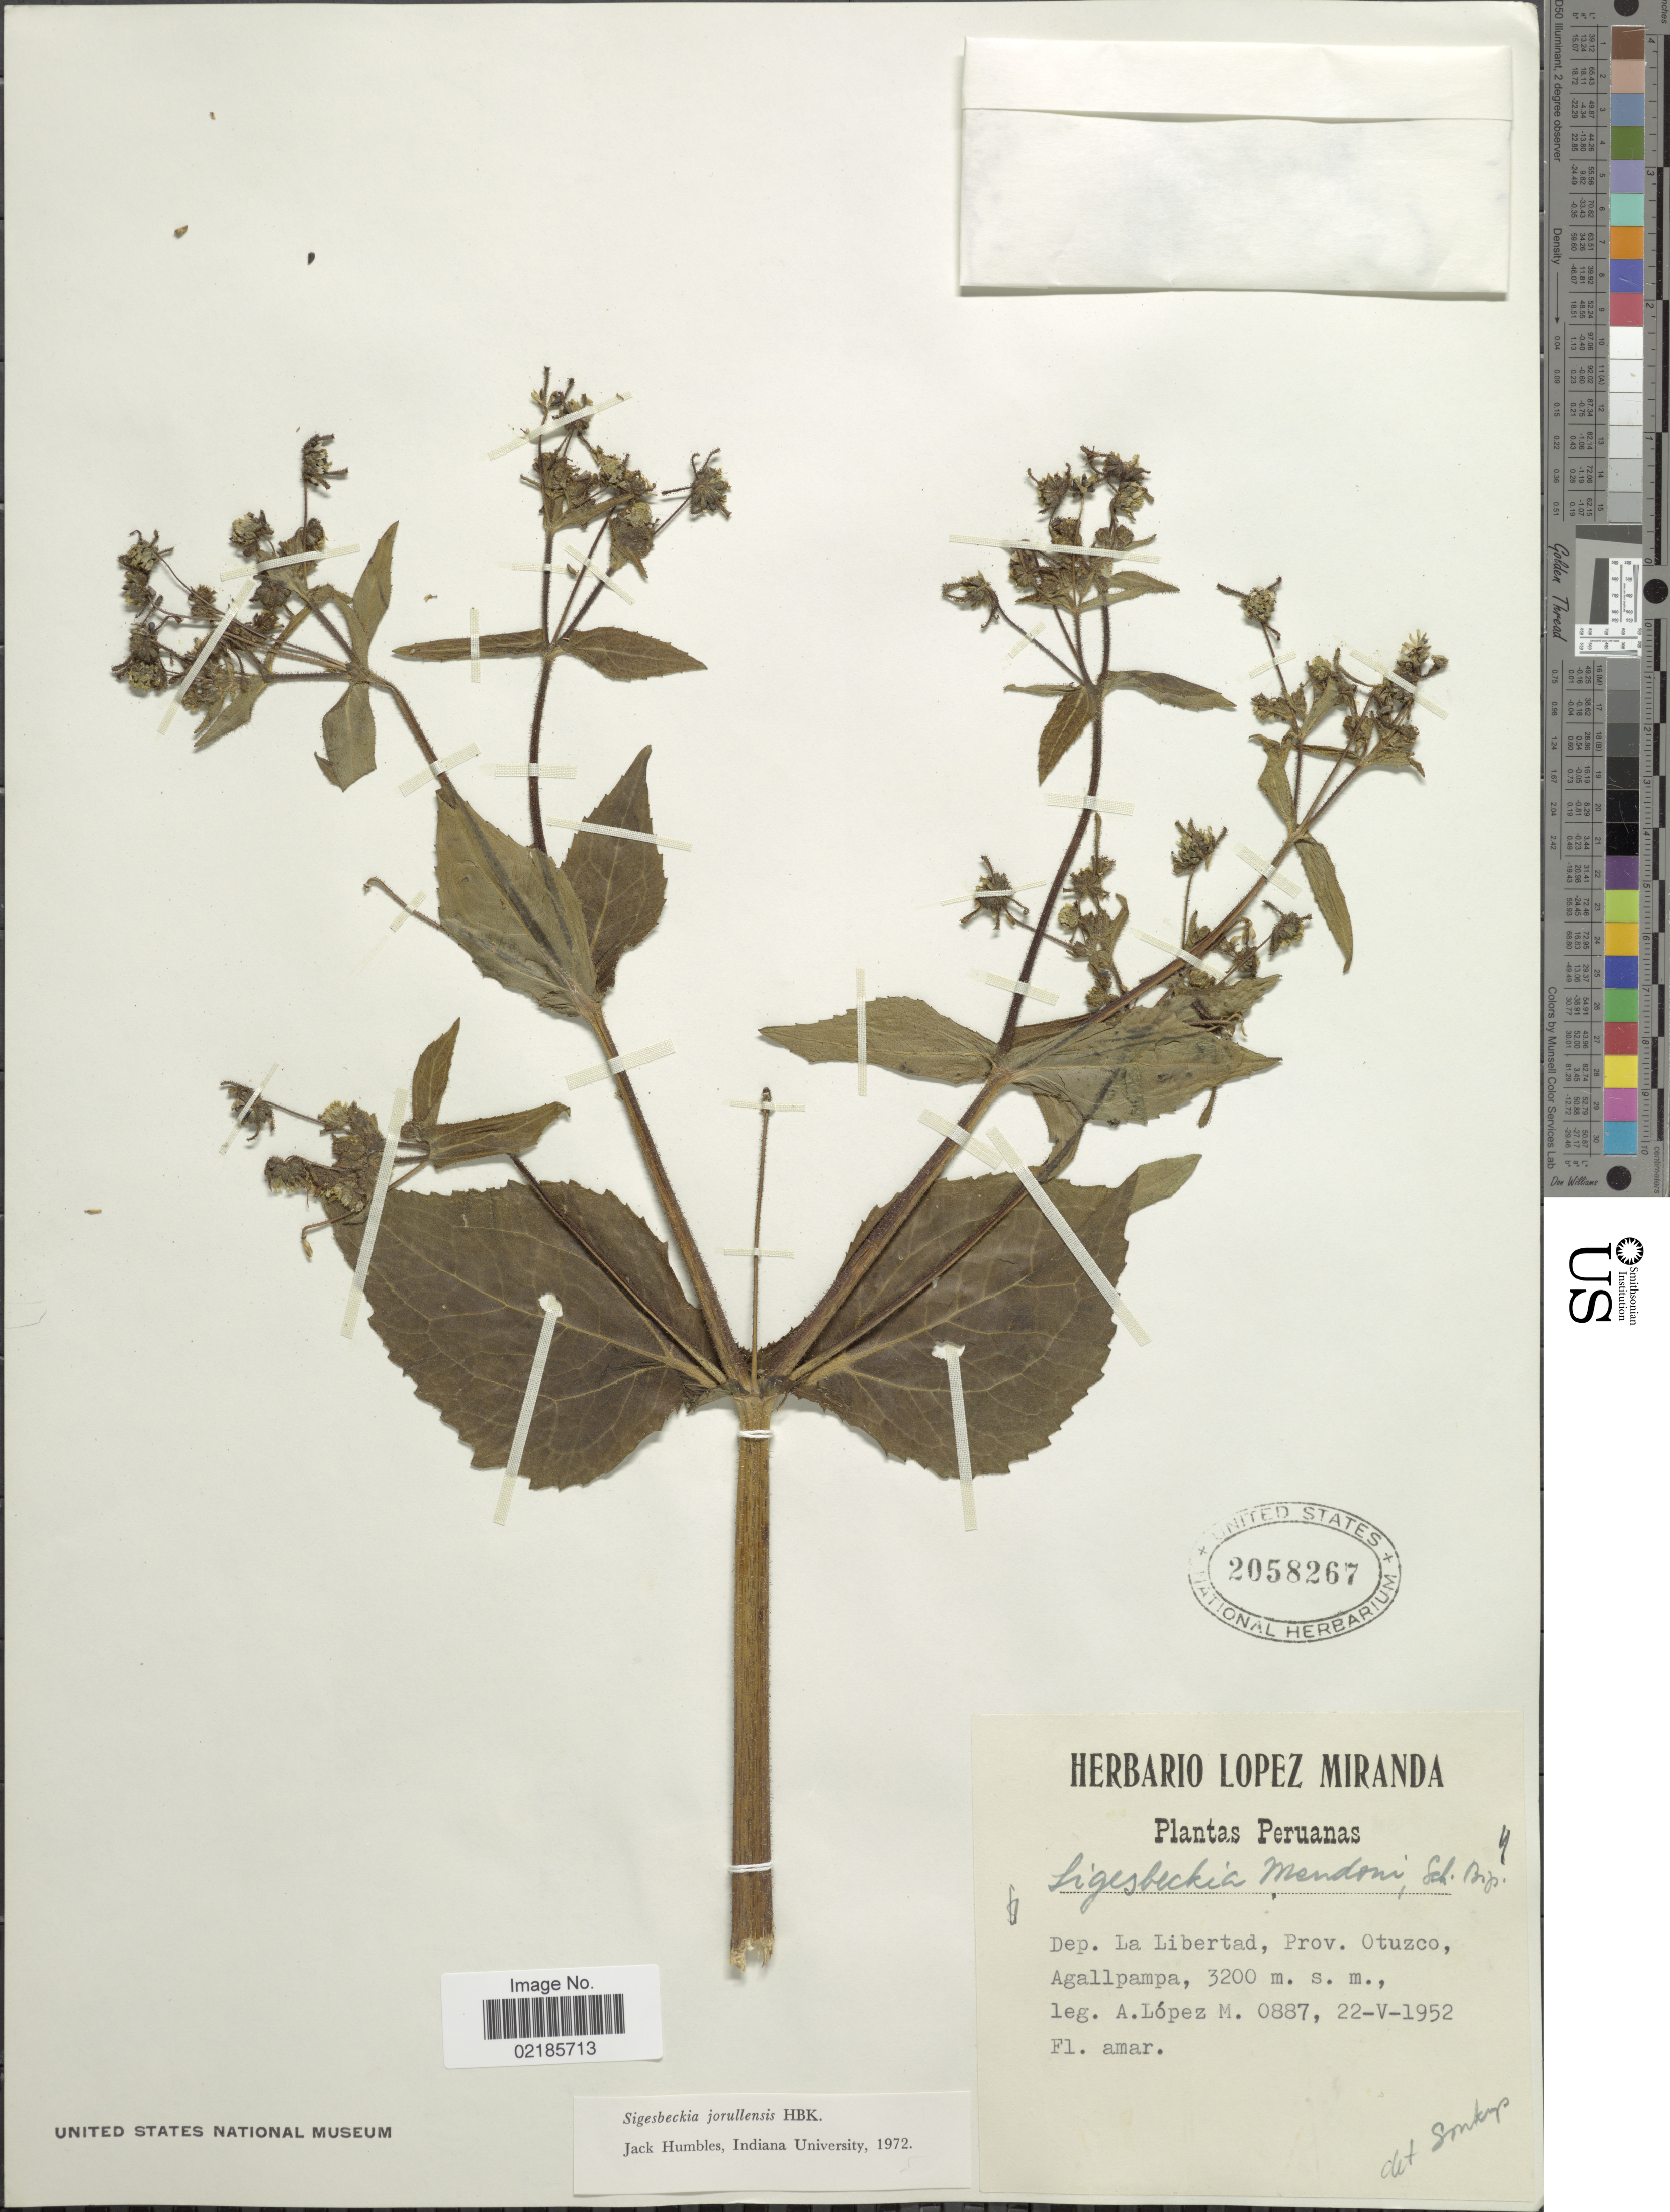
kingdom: Plantae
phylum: Tracheophyta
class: Magnoliopsida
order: Asterales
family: Asteraceae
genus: Sigesbeckia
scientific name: Sigesbeckia jorullensis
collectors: A. López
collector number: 0887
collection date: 1952-05-22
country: Peru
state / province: La Libertad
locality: Prov. Otuzco, Agallpampa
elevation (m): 3200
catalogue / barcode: US 2058267